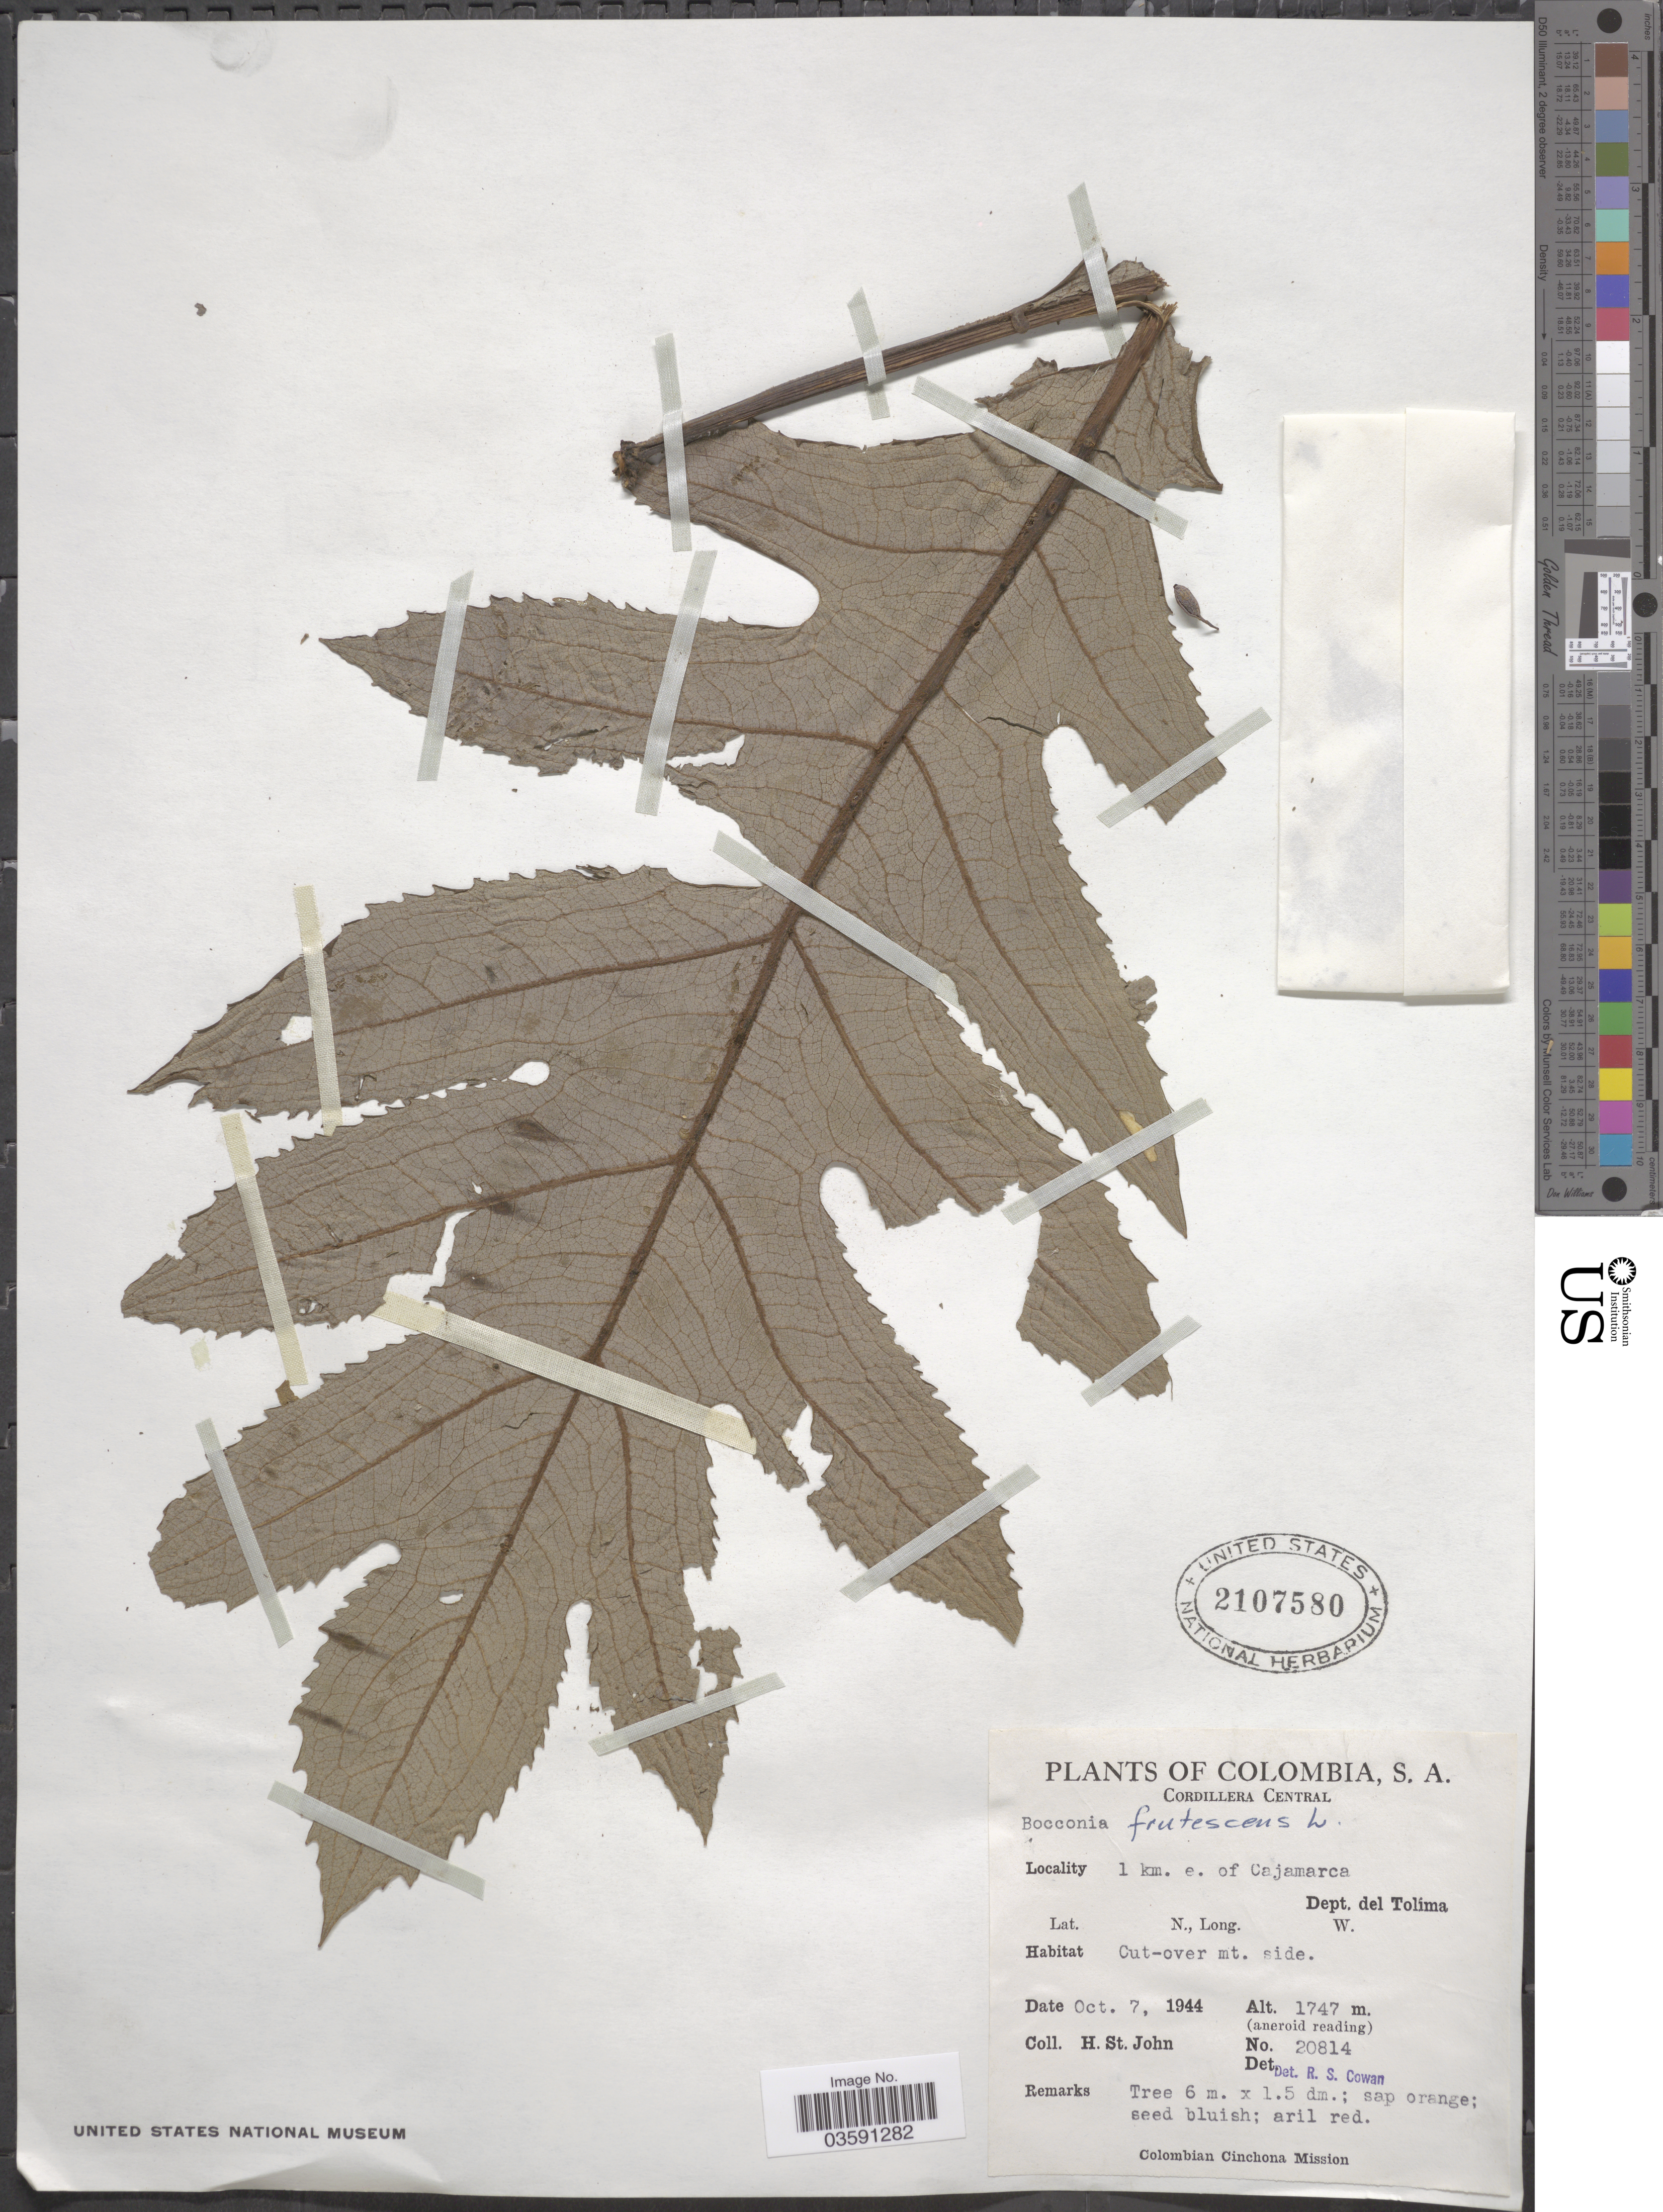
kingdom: Plantae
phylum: Tracheophyta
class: Magnoliopsida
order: Ranunculales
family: Papaveraceae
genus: Bocconia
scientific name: Bocconia integrifolia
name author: Bonpl.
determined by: Strong, Mark T., (BOT), Smithsonian Institution - National Museum of Natural History (UNITED STATES)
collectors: H. St. John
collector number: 20814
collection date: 1944-10-07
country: Colombia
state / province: Tolima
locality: Cordillera Central. 1 km. e. of Cajamarca. Dept. del Tolima.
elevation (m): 1747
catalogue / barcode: US 2107580